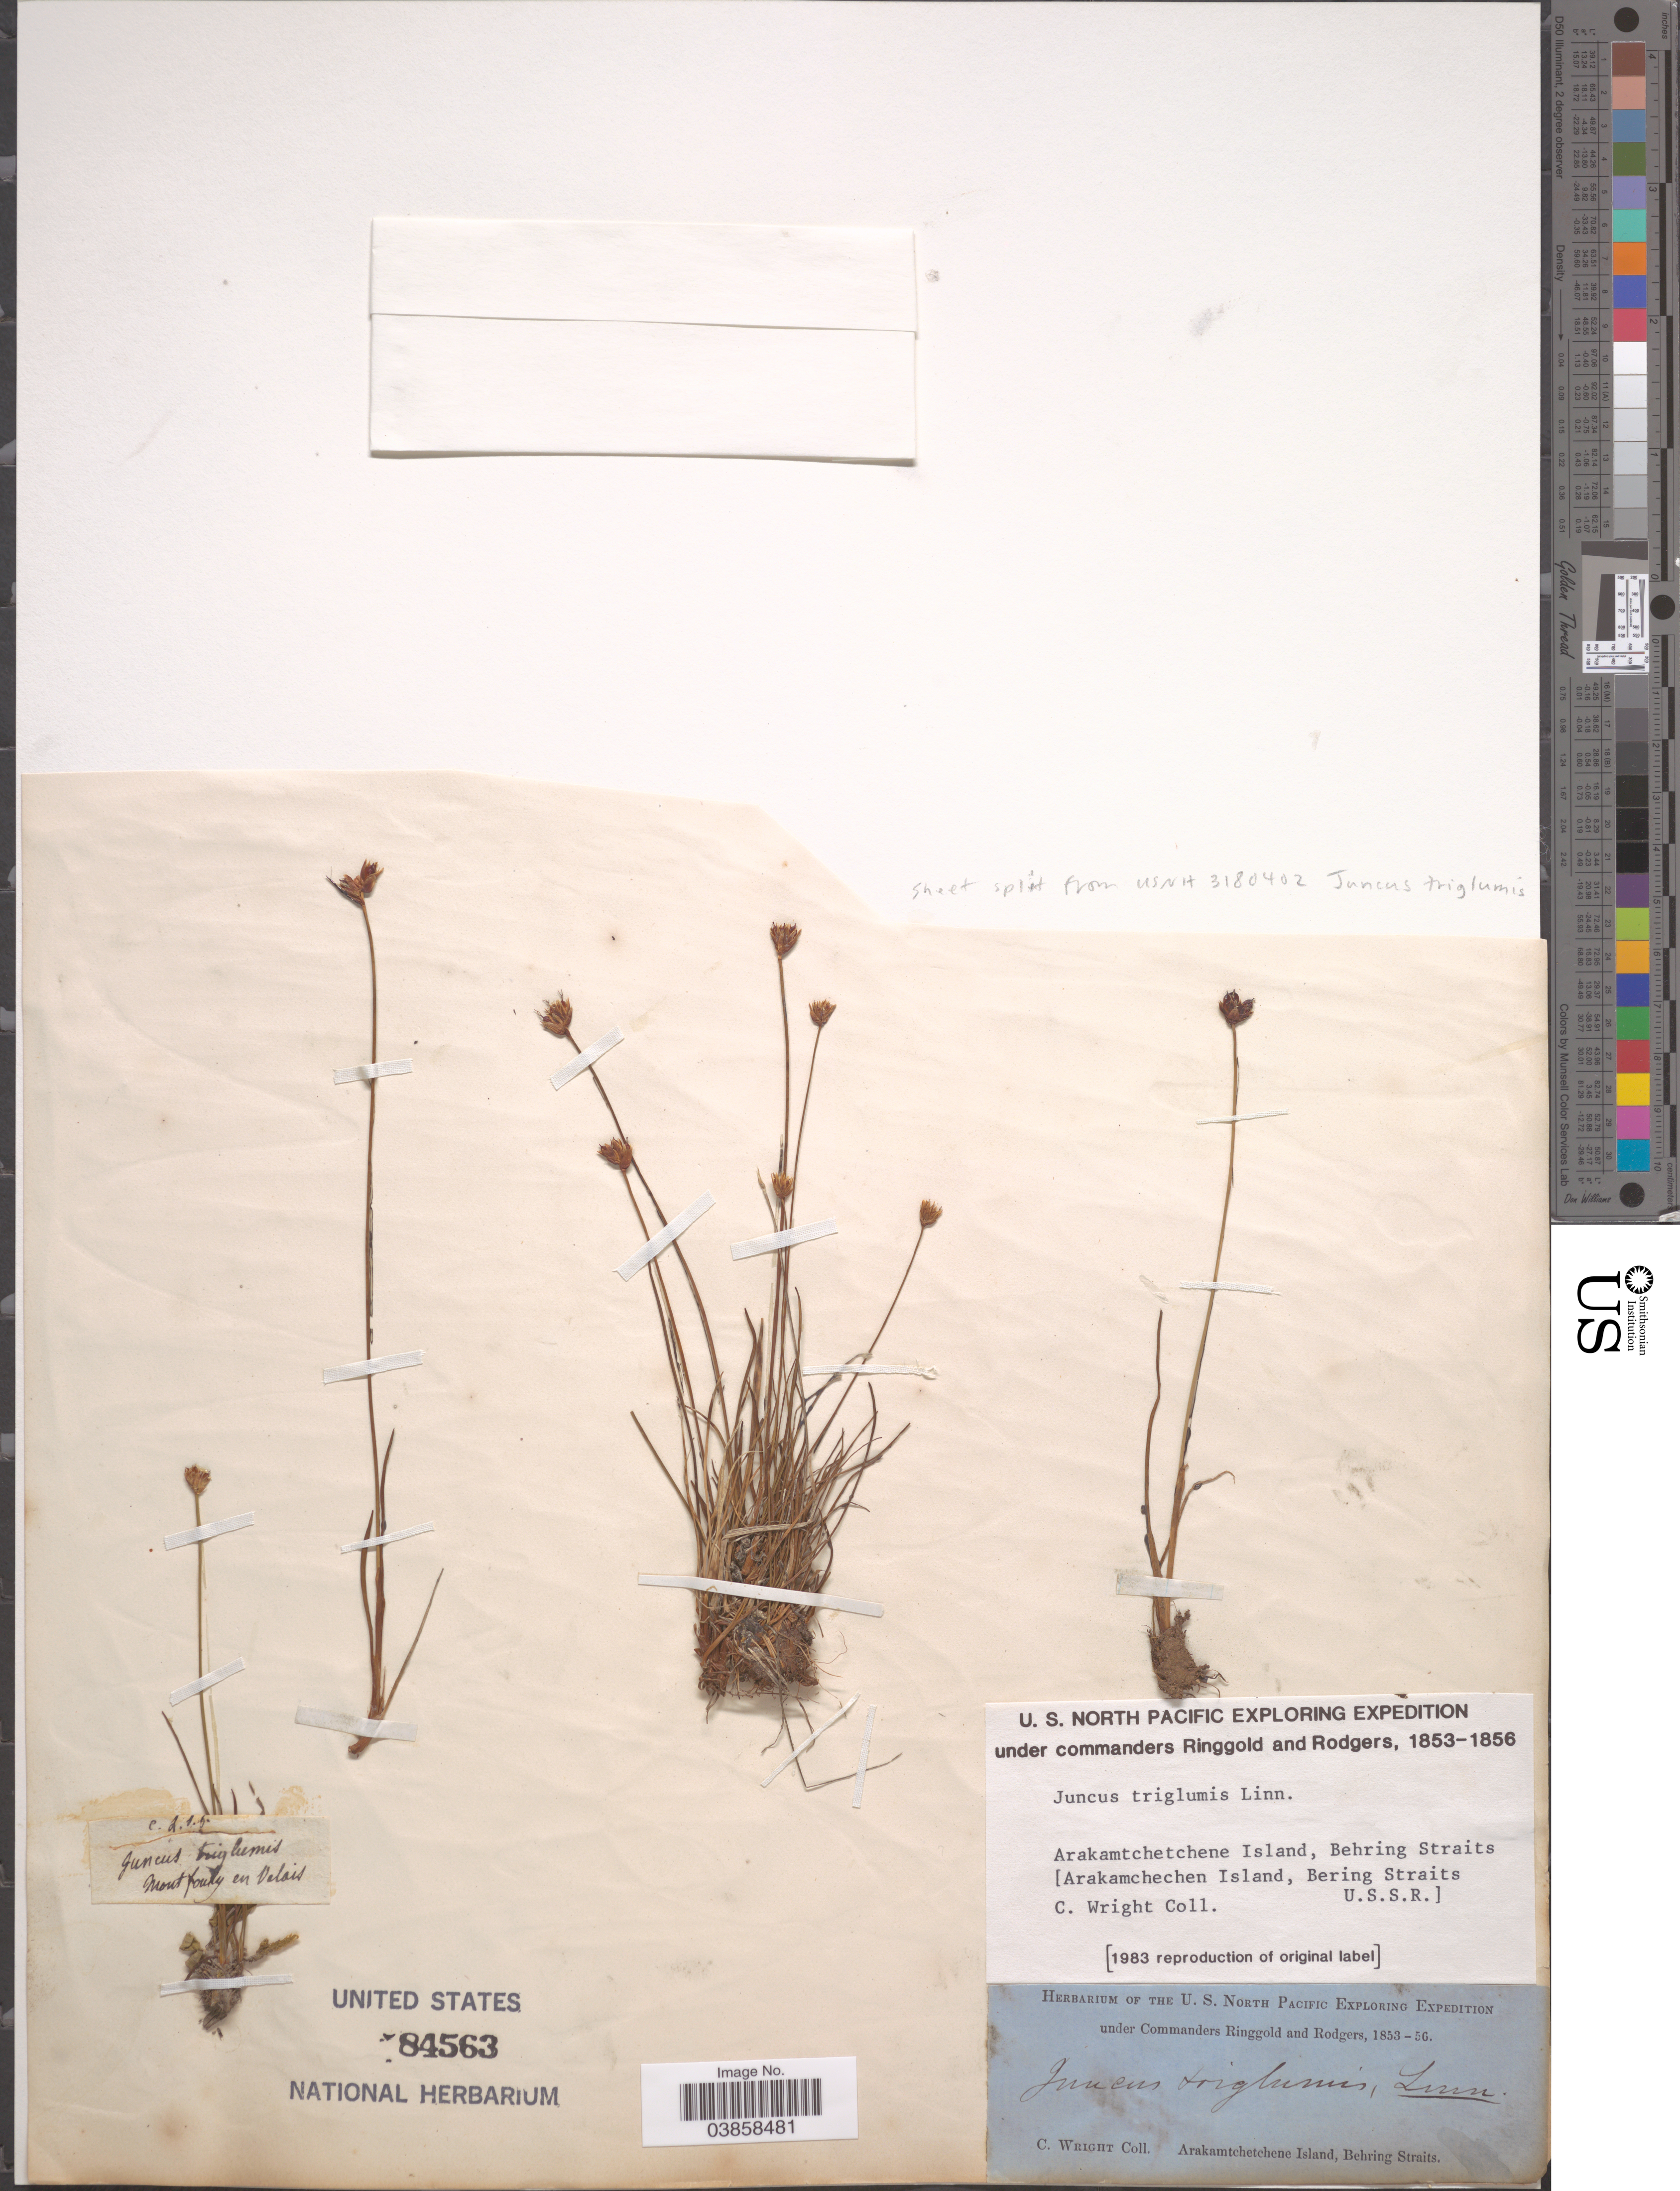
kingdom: Plantae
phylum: Tracheophyta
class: Liliopsida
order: Poales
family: Juncaceae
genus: Juncus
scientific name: Juncus triglumis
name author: L.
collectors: C. Wright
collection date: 1853/1856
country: Russian Federation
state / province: Kamchatka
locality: Arakamtchetchene Island, Behring Straits [Arakamtchetchene Island, Bering Straits U.S.S.R.].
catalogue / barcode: US 84563